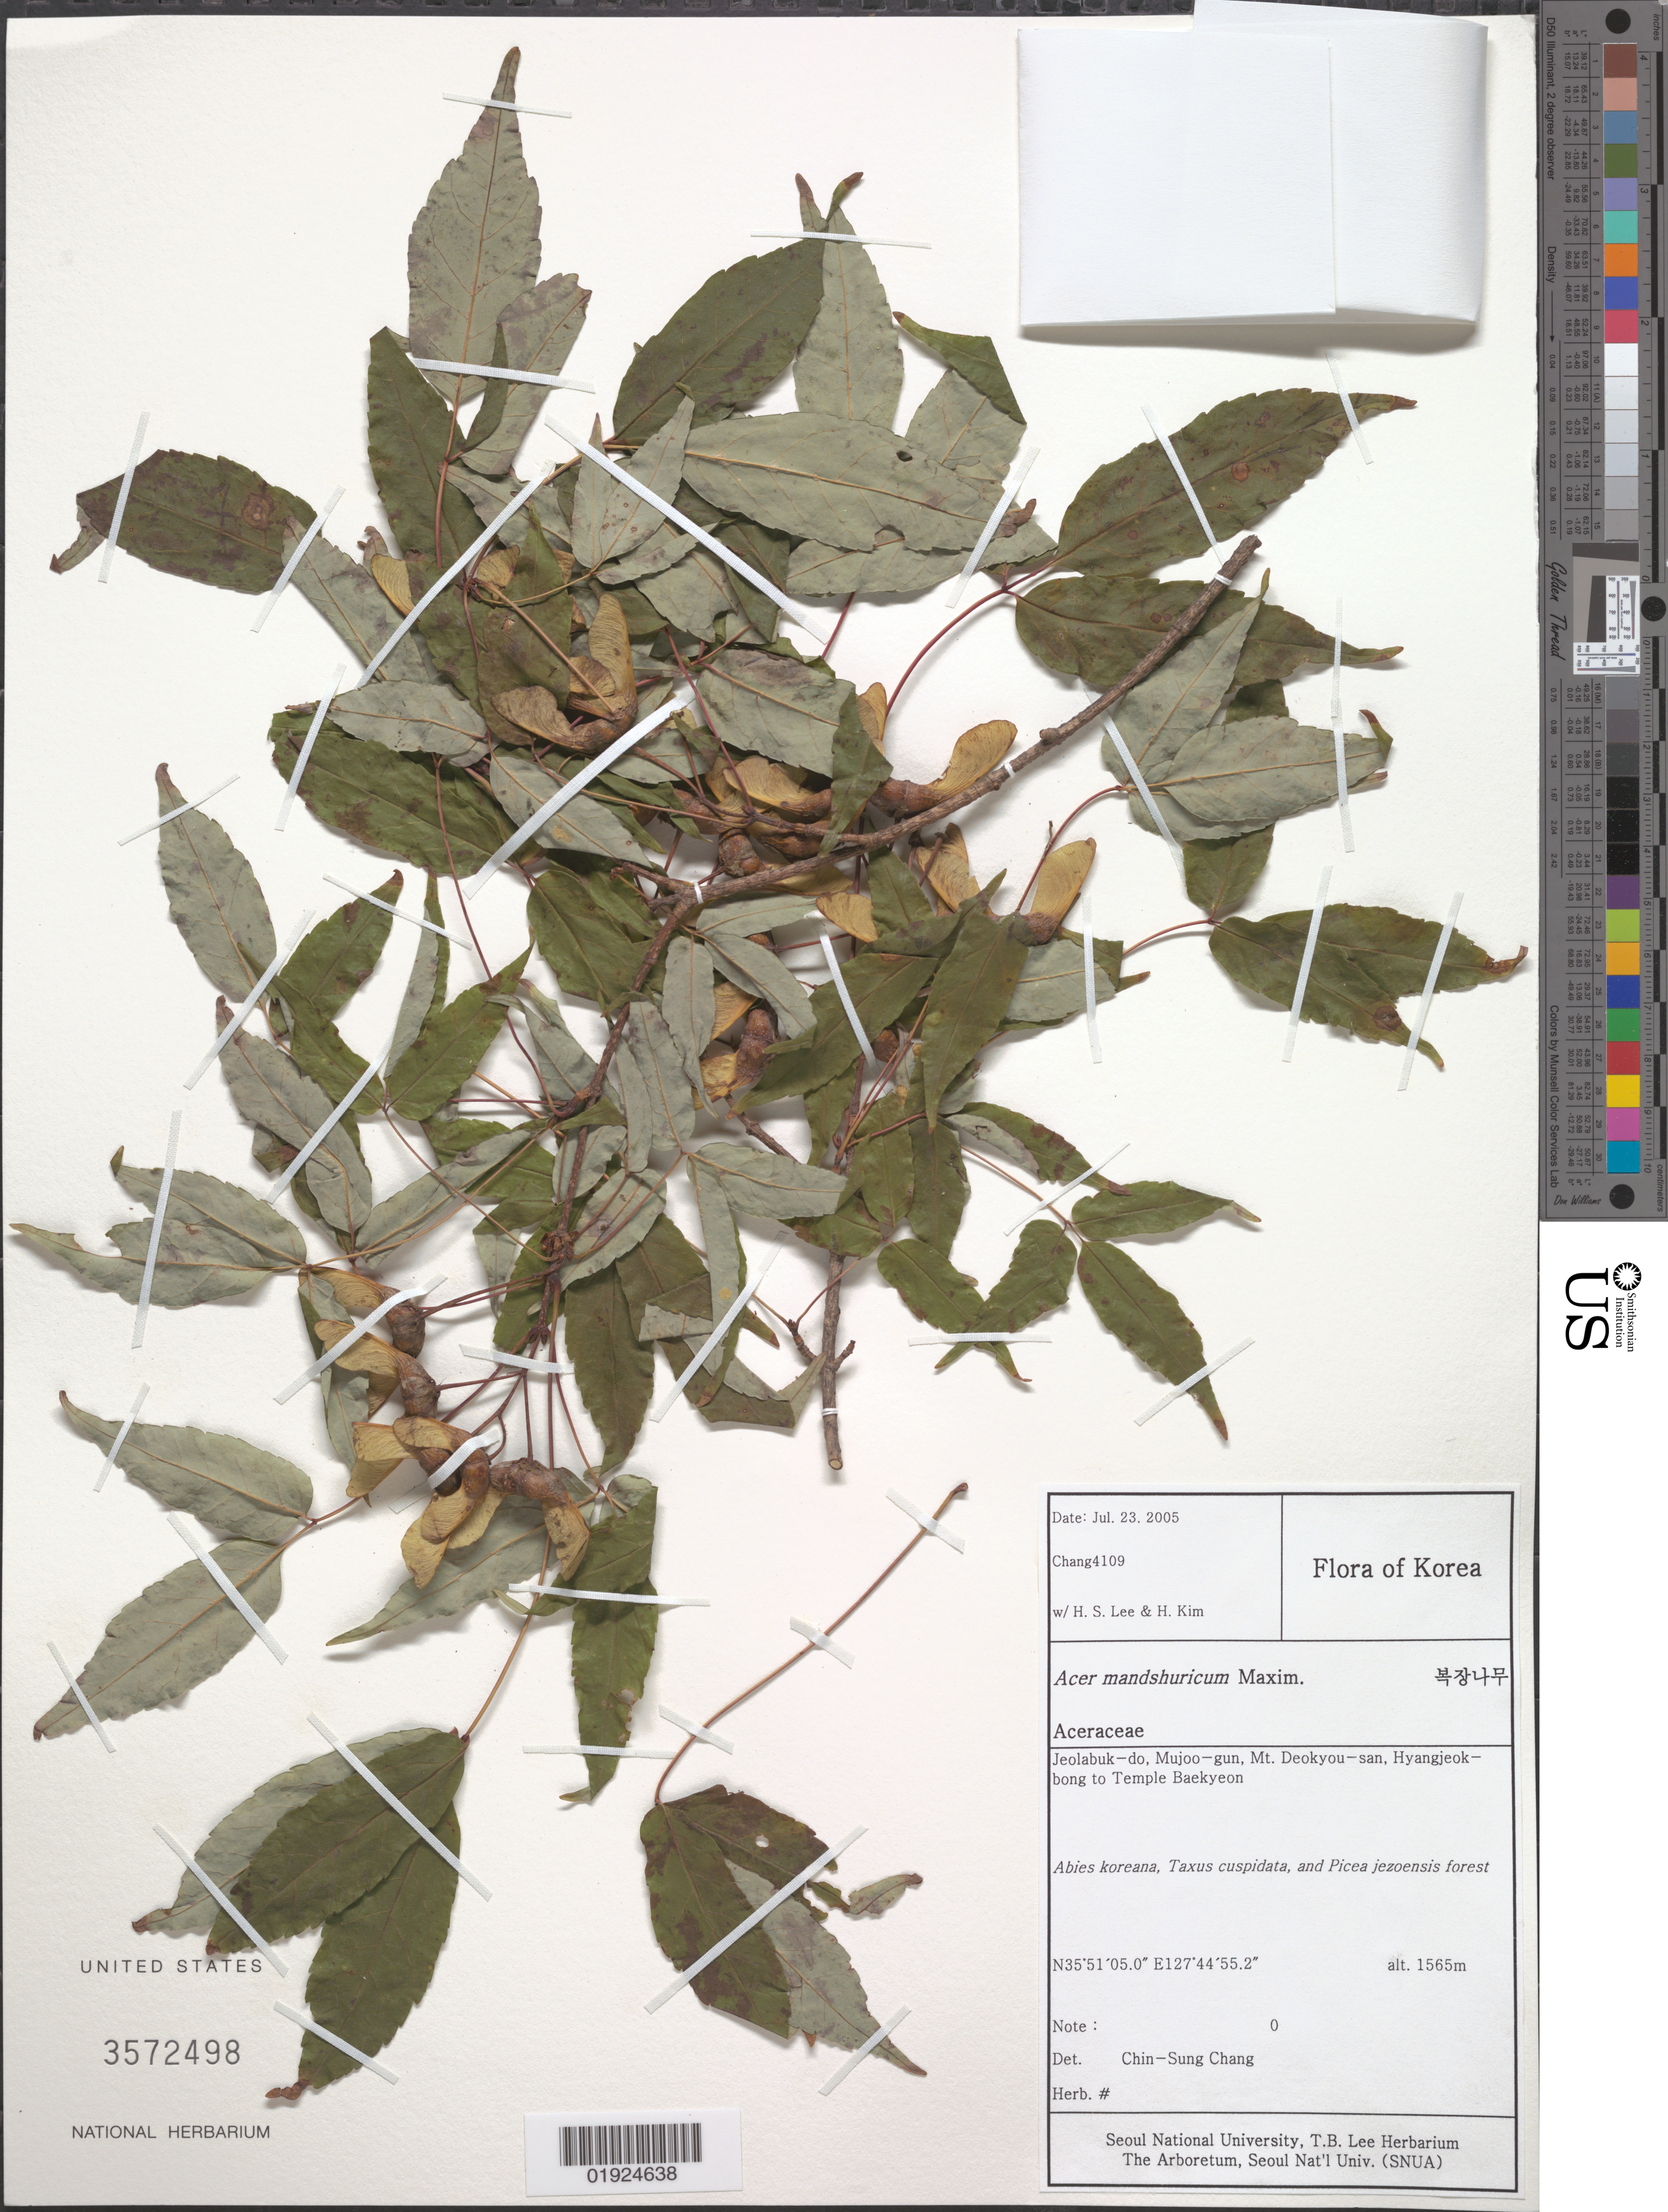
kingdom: Plantae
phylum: Tracheophyta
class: Magnoliopsida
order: Sapindales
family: Sapindaceae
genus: Acer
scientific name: Acer mandshuricum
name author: Maxim.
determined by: Chang, C. S., (SNUA)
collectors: C. S. Chang, H. Lee & H. Kim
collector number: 4109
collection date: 2005-07-23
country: South Korea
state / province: North Jeolla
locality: Jeolabuk-do, Mujoo-gun, Mt. Deokyou-san, Hyangjeok-bong to Temple Baekyeon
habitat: Abies koreana, Taxus cuspidata and Picea jezoensis forest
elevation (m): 1565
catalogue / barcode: US 3572498